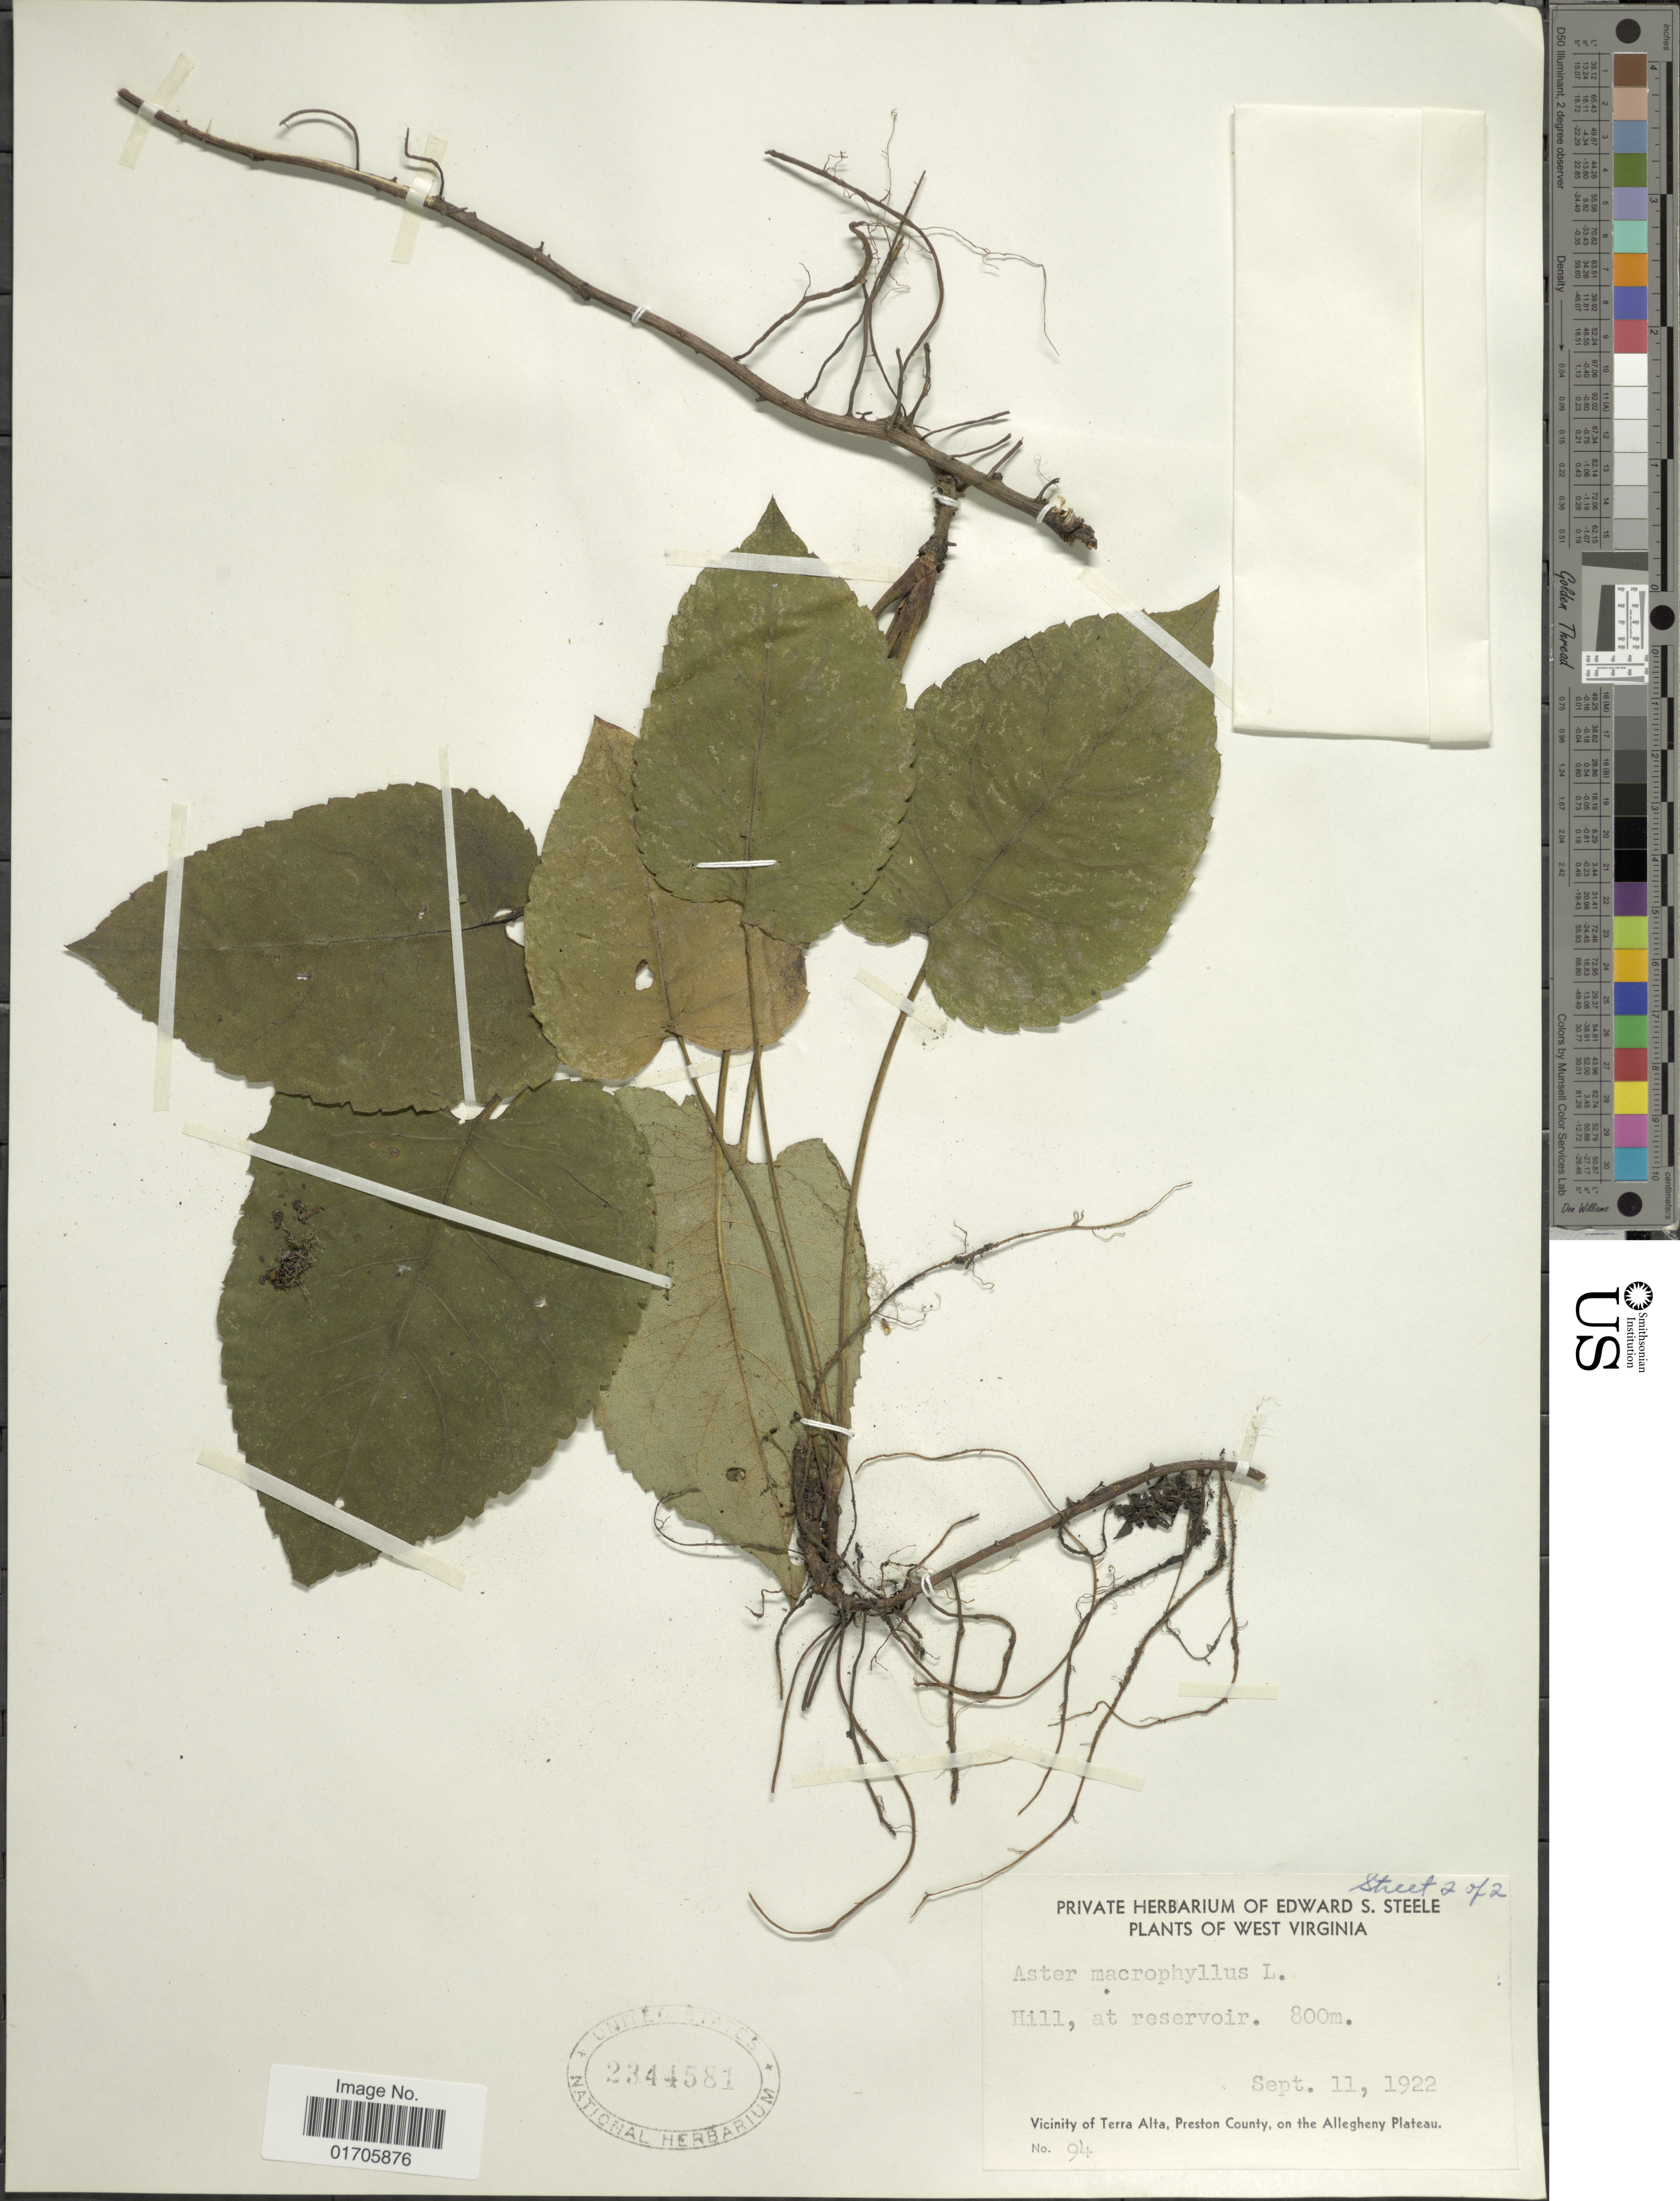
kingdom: Plantae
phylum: Tracheophyta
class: Magnoliopsida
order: Asterales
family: Asteraceae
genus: Eurybia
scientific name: Eurybia macrophylla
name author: (L.) Cass.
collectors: ex herb. Edward S. Steele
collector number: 94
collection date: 1922-09-11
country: United States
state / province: West Virginia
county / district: Preston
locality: Hill, at reservoir. Vicinity of terra Alta, Preston County, on the Allegheny Plateau.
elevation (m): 800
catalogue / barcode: US 2344581